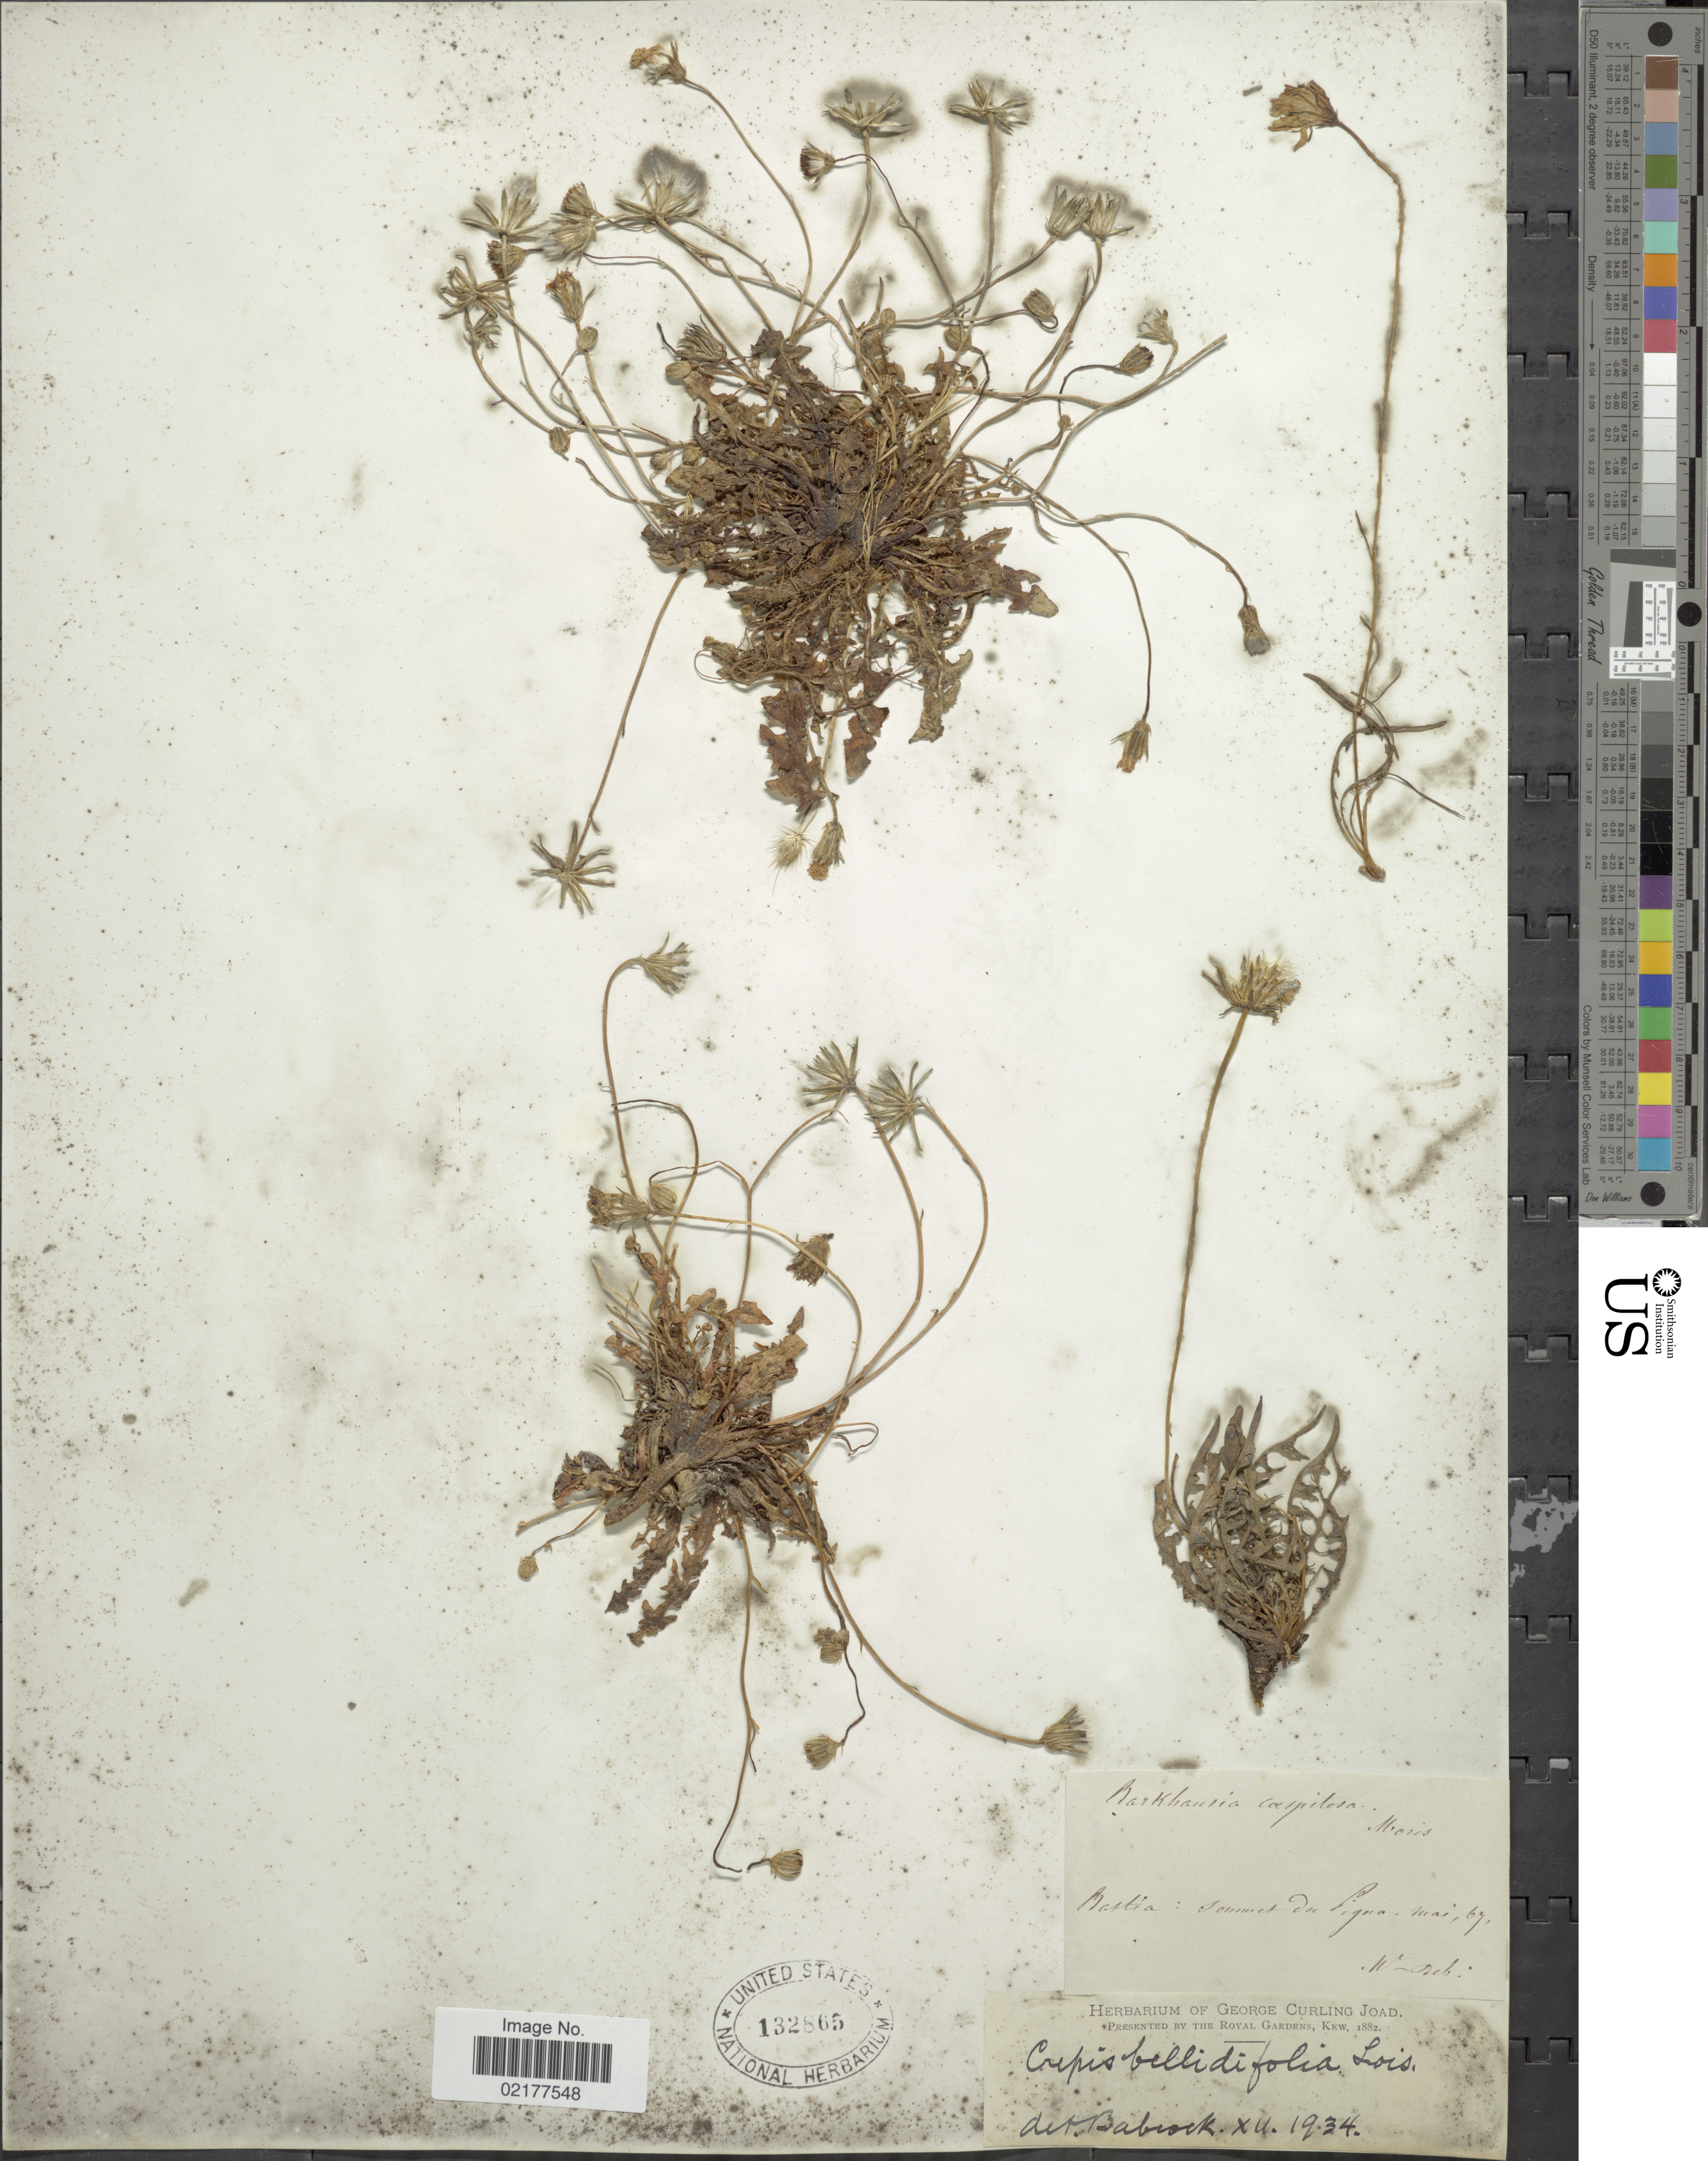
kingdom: Plantae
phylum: Tracheophyta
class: Magnoliopsida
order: Asterales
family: Asteraceae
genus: Crepis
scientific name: Crepis bellidifolia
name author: Loisel.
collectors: W. Deb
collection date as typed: Transcribed d/m/y: /5/67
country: France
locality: Bastia: sommet du Ligno [interpreted]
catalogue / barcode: US 132865